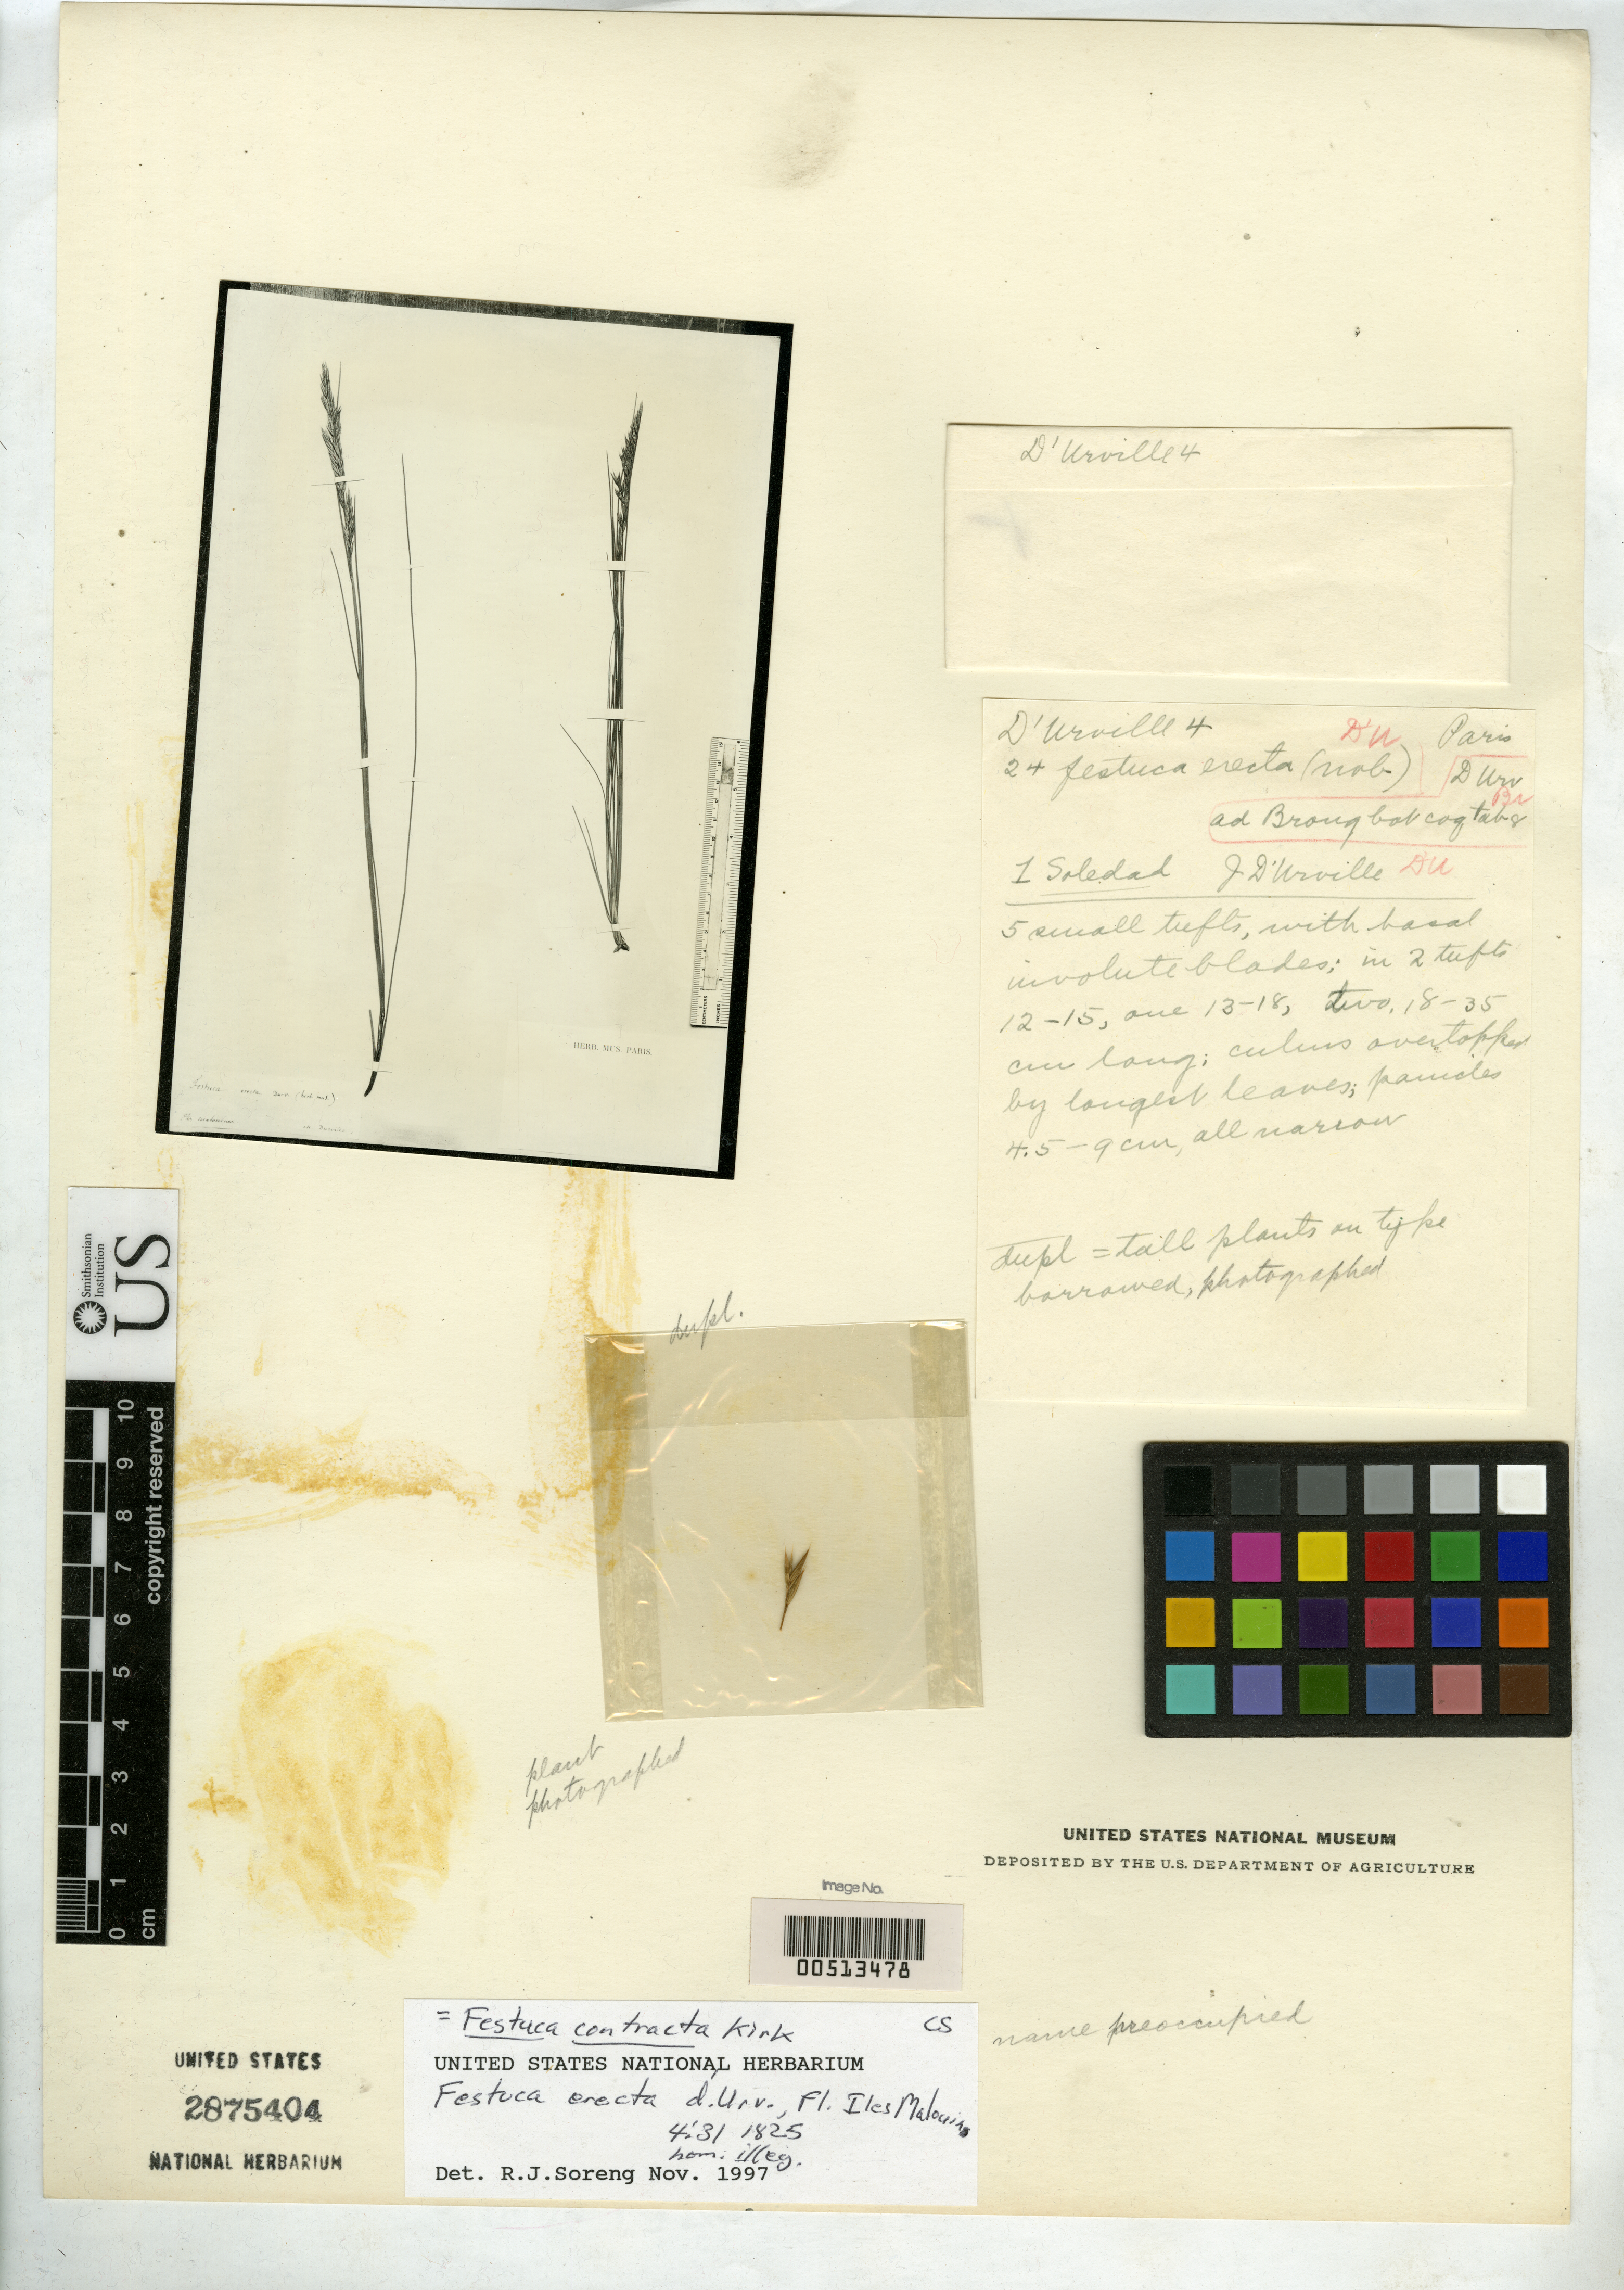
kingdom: Plantae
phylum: Tracheophyta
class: Liliopsida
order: Poales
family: Poaceae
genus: Festuca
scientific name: Festuca erecta d'Urv., nom. illeg.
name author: d'Urv.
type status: Type Fragment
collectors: J. d'Urville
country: Falkland Islands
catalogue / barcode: US 2875404